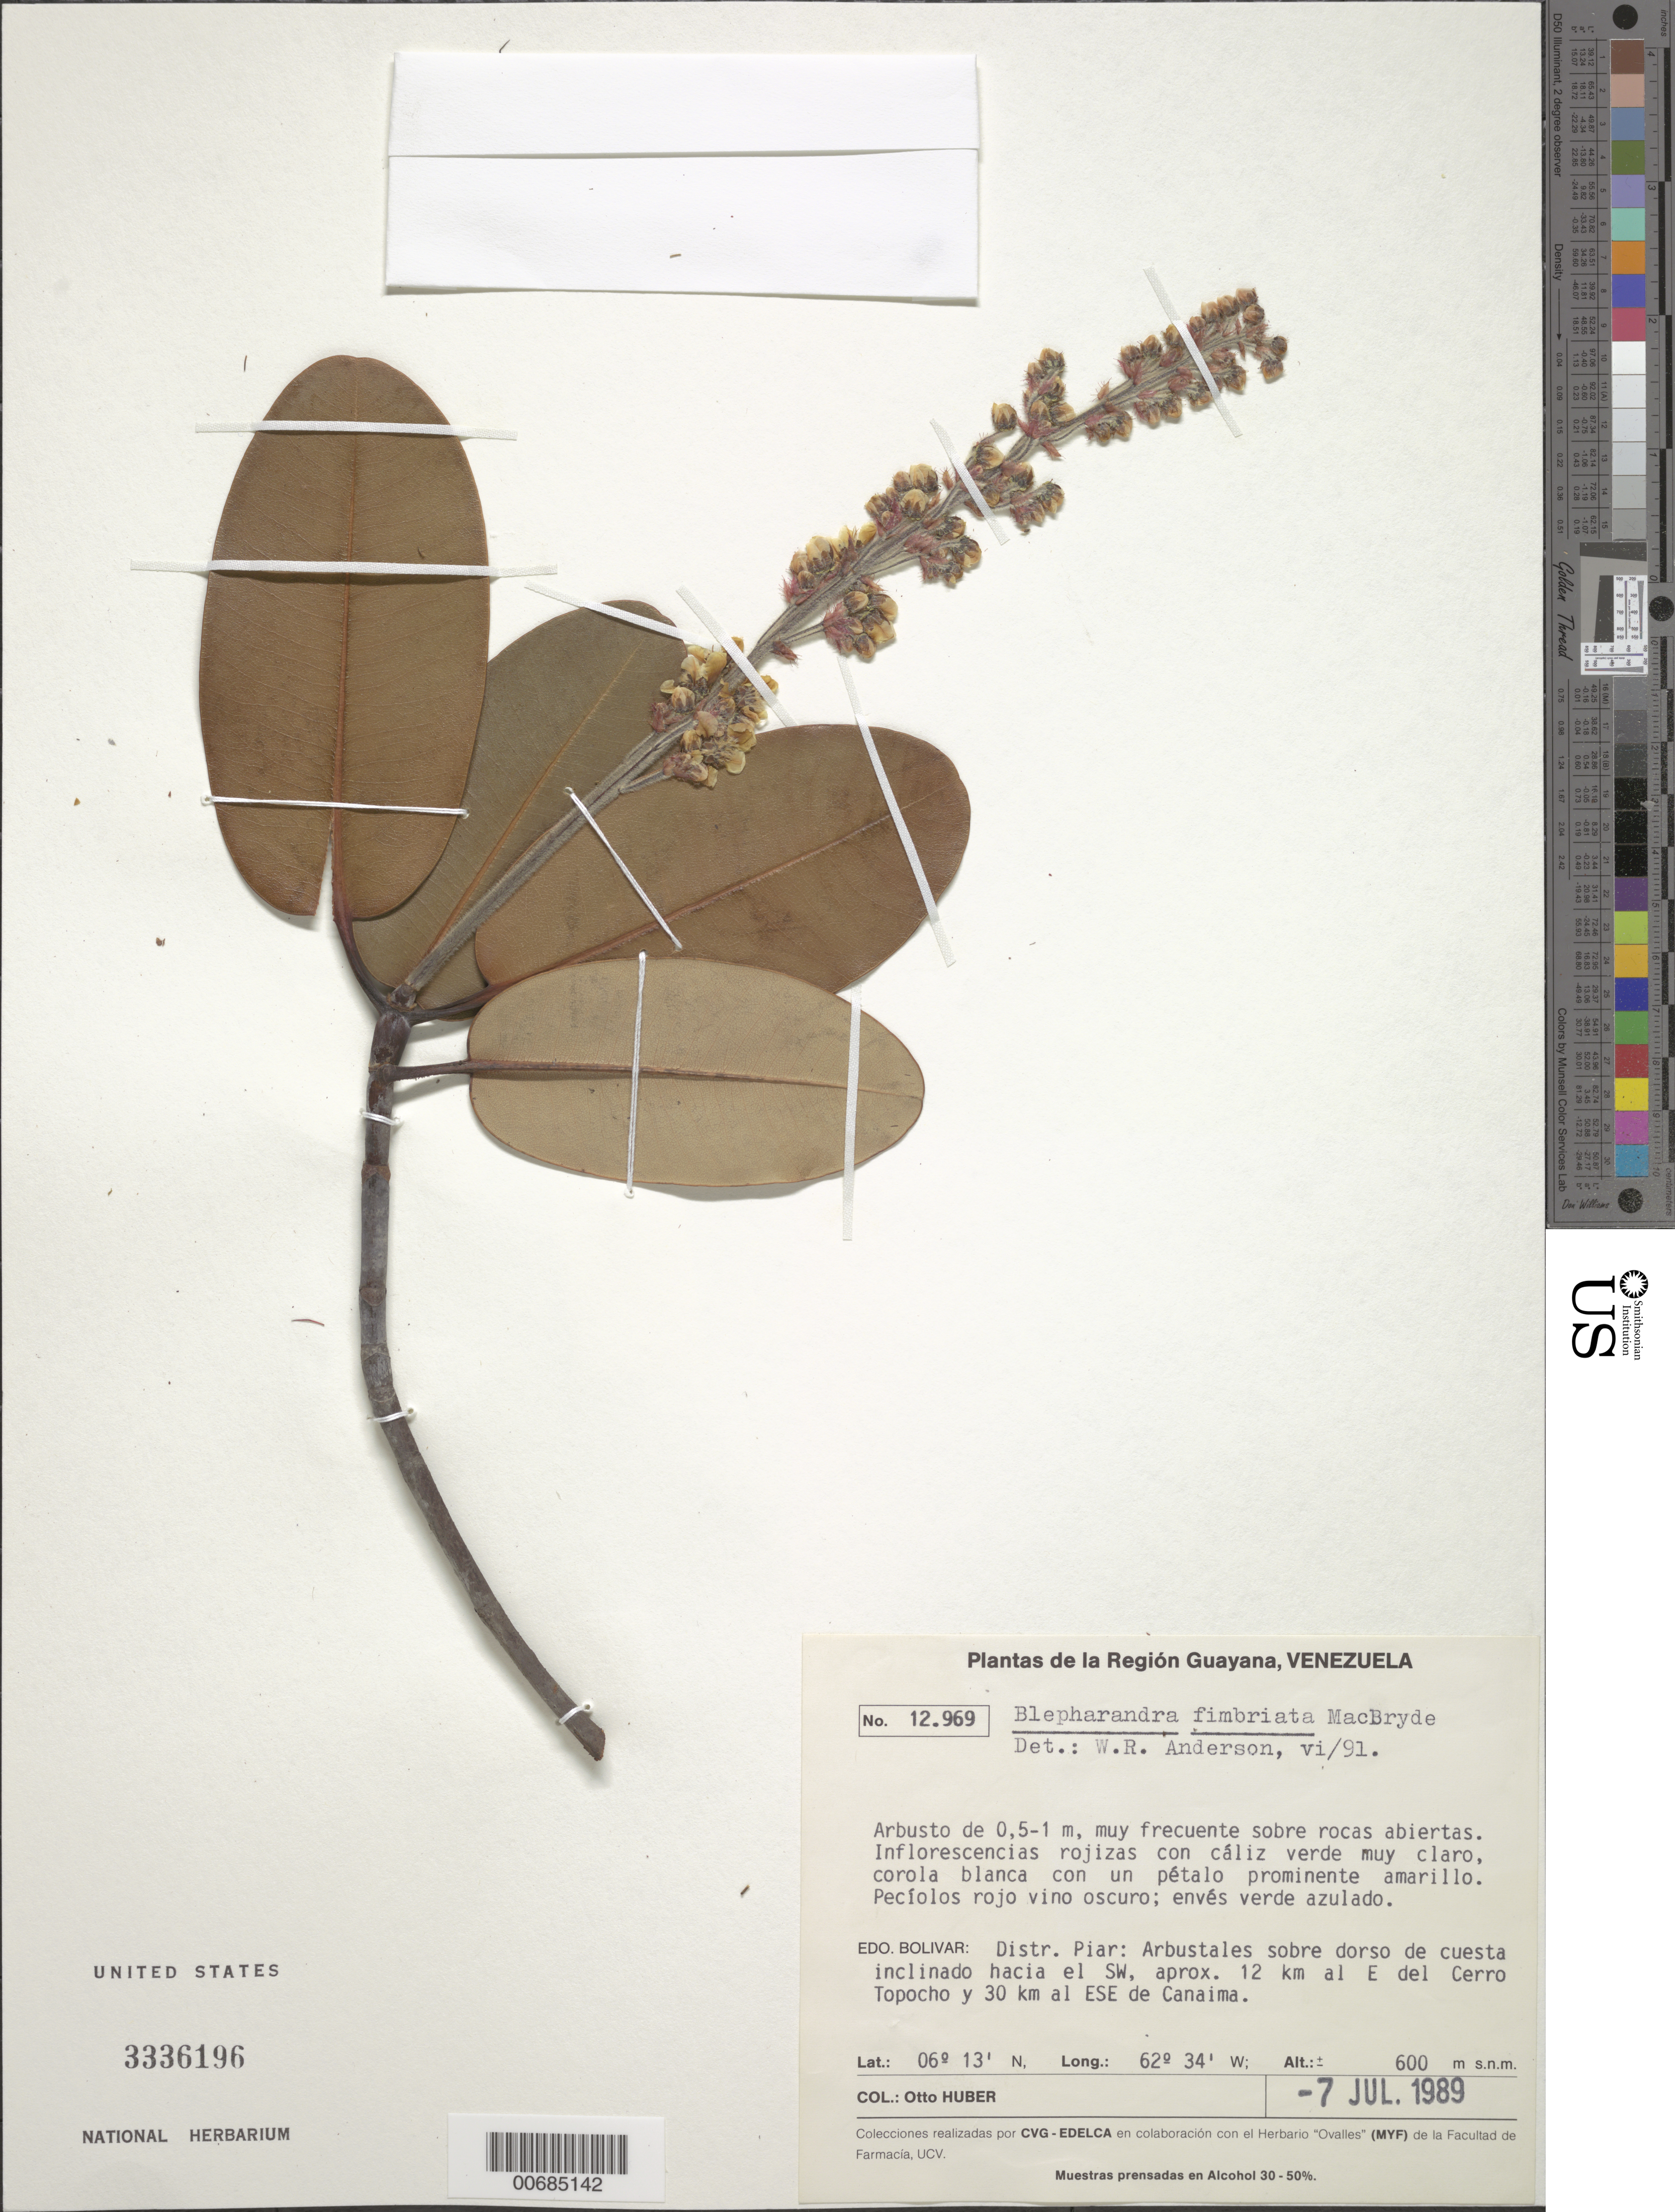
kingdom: Plantae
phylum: Tracheophyta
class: Magnoliopsida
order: Malpighiales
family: Malpighiaceae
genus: Blepharandra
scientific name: Blepharandra fimbriata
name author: MacBryde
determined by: Anderson, W. R., (MICH), University of Michigan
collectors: O. Huber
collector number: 12969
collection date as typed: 7-Jul-89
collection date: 1989-07-07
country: Venezuela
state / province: Bolívar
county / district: Piar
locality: Cerro Topocho, 12 km E; 30 km ESE de Camaima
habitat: Arbustales sobre dorso de cuesta inclinado hacia el SW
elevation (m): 600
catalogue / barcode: US 3336196